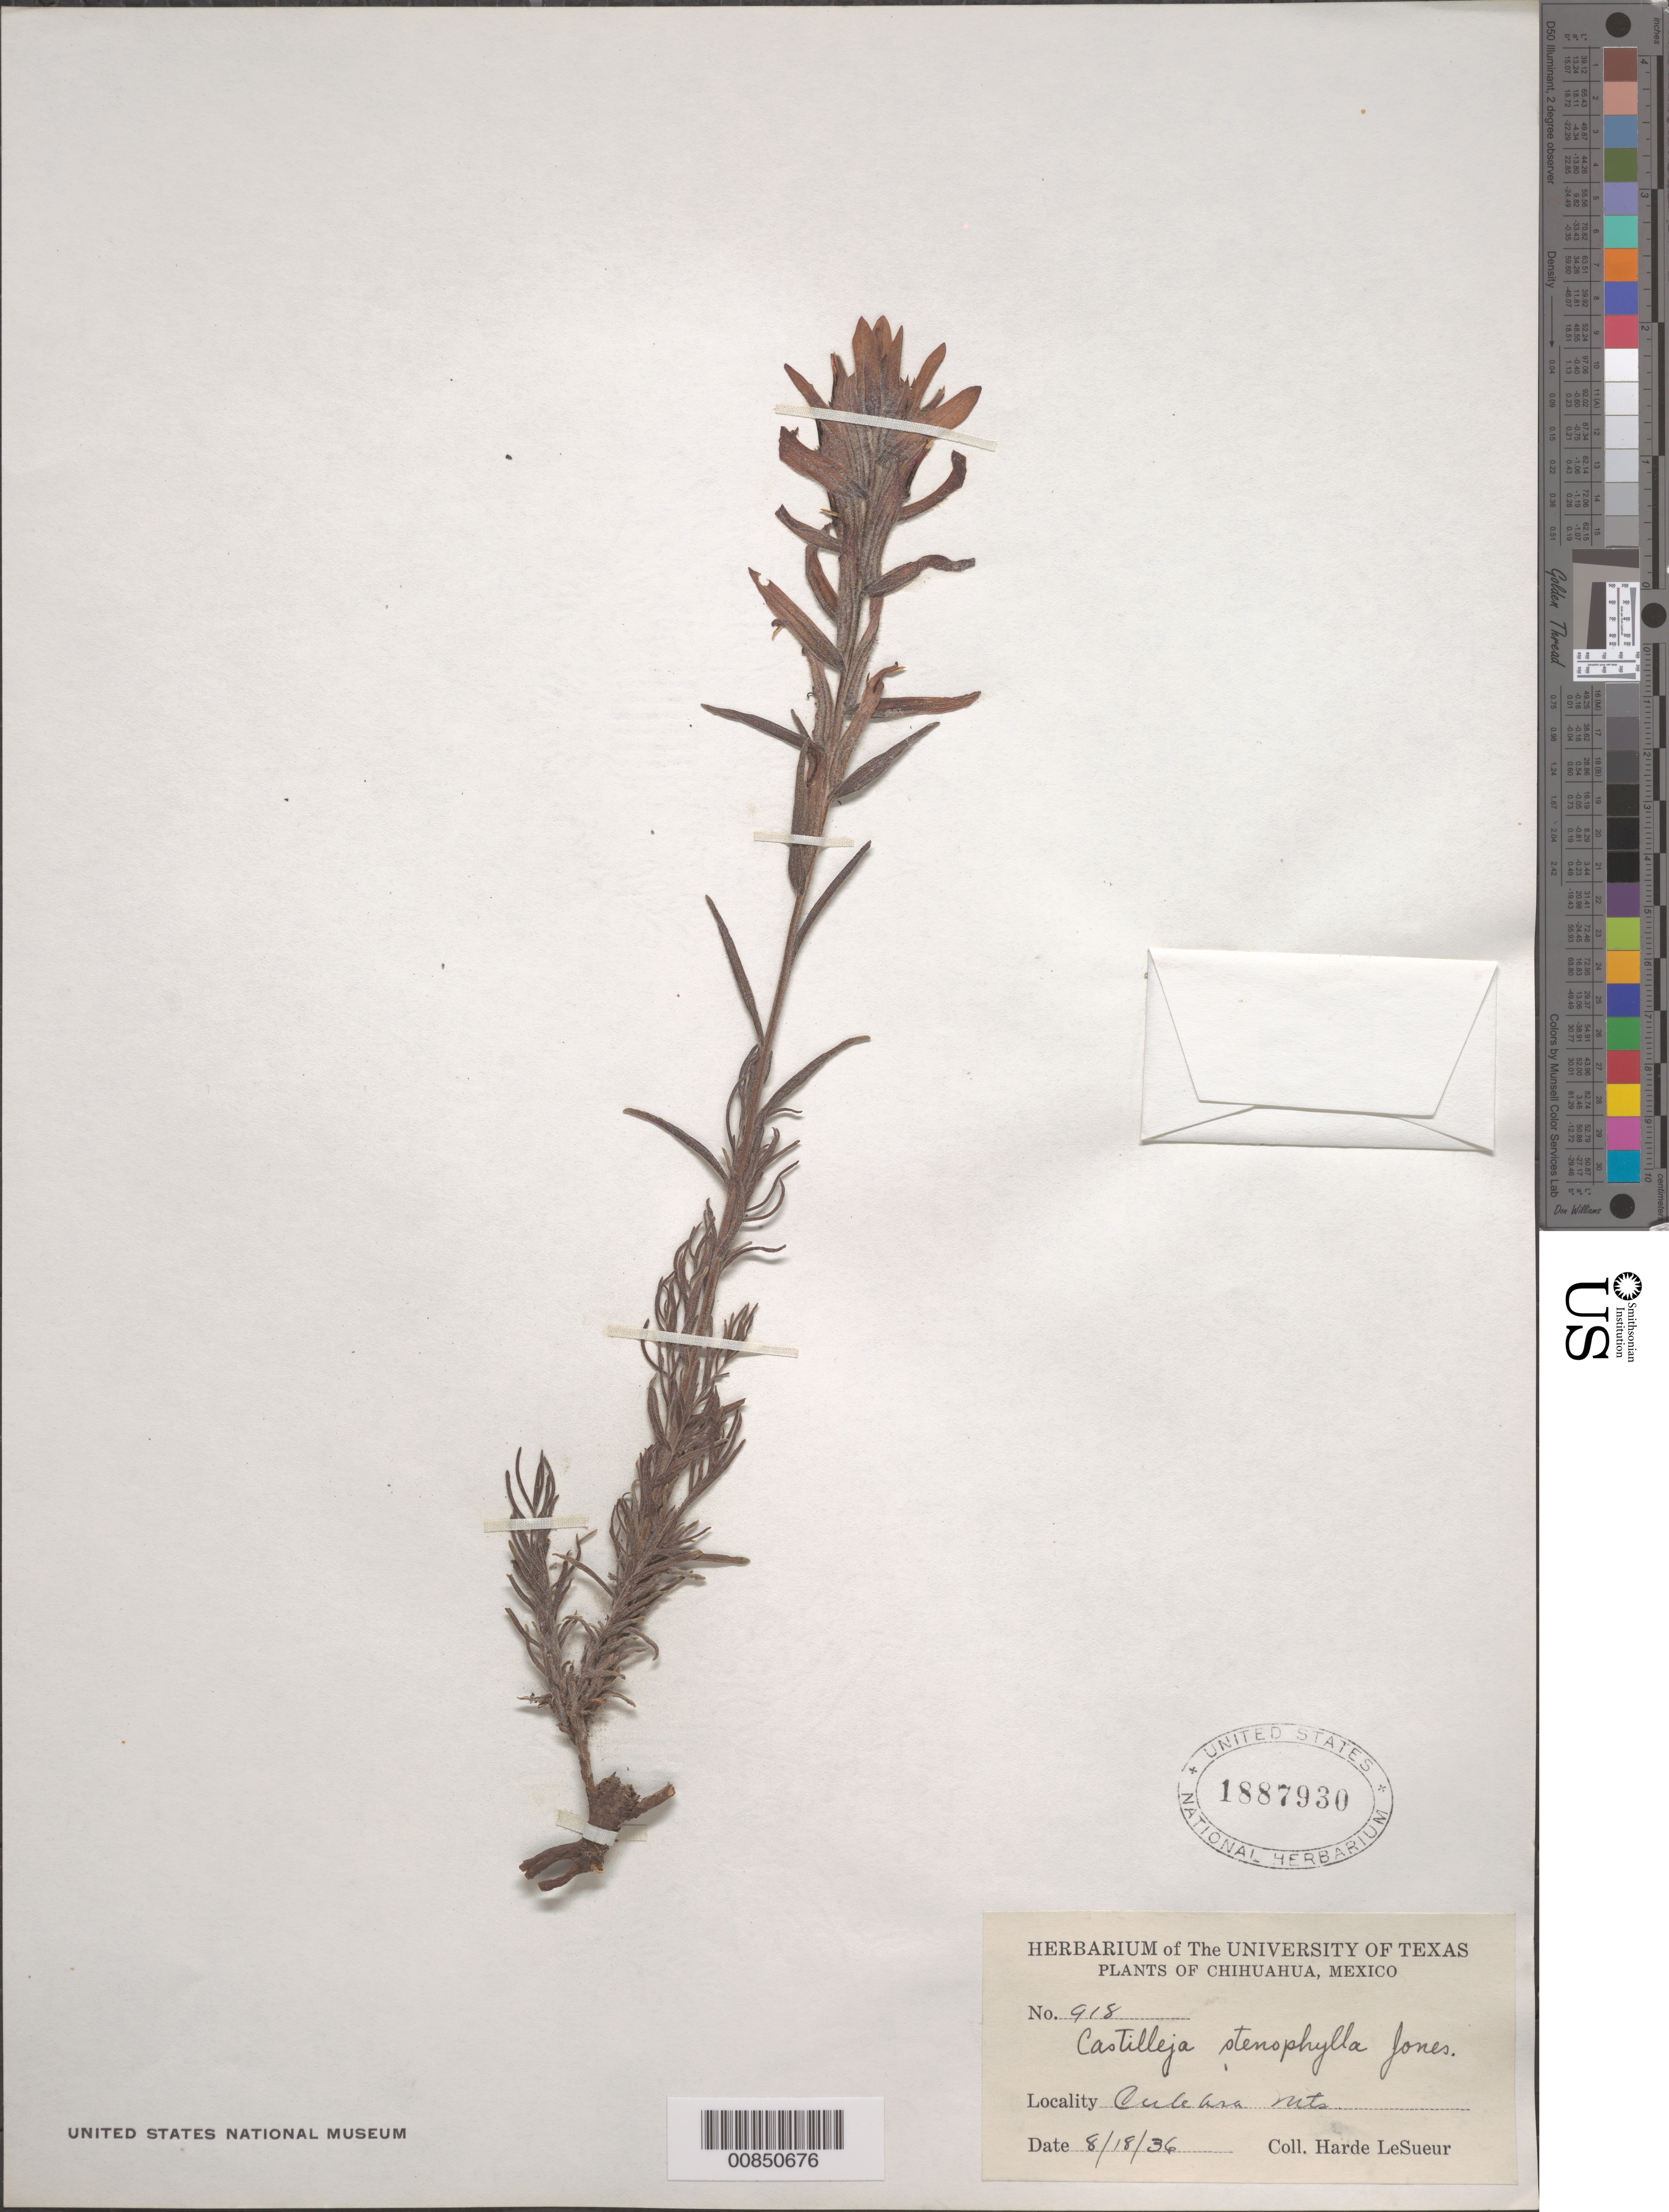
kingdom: Plantae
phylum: Tracheophyta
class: Magnoliopsida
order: Lamiales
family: Orobanchaceae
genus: Castilleja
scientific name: Castilleja stenophylla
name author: M.E. Jones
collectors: D. H. LeSueur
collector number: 918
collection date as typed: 18 Aug 1936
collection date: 1936-08-18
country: Mexico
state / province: Chihuahua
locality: Culebra Mts., Chihuahua.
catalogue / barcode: US 1887930